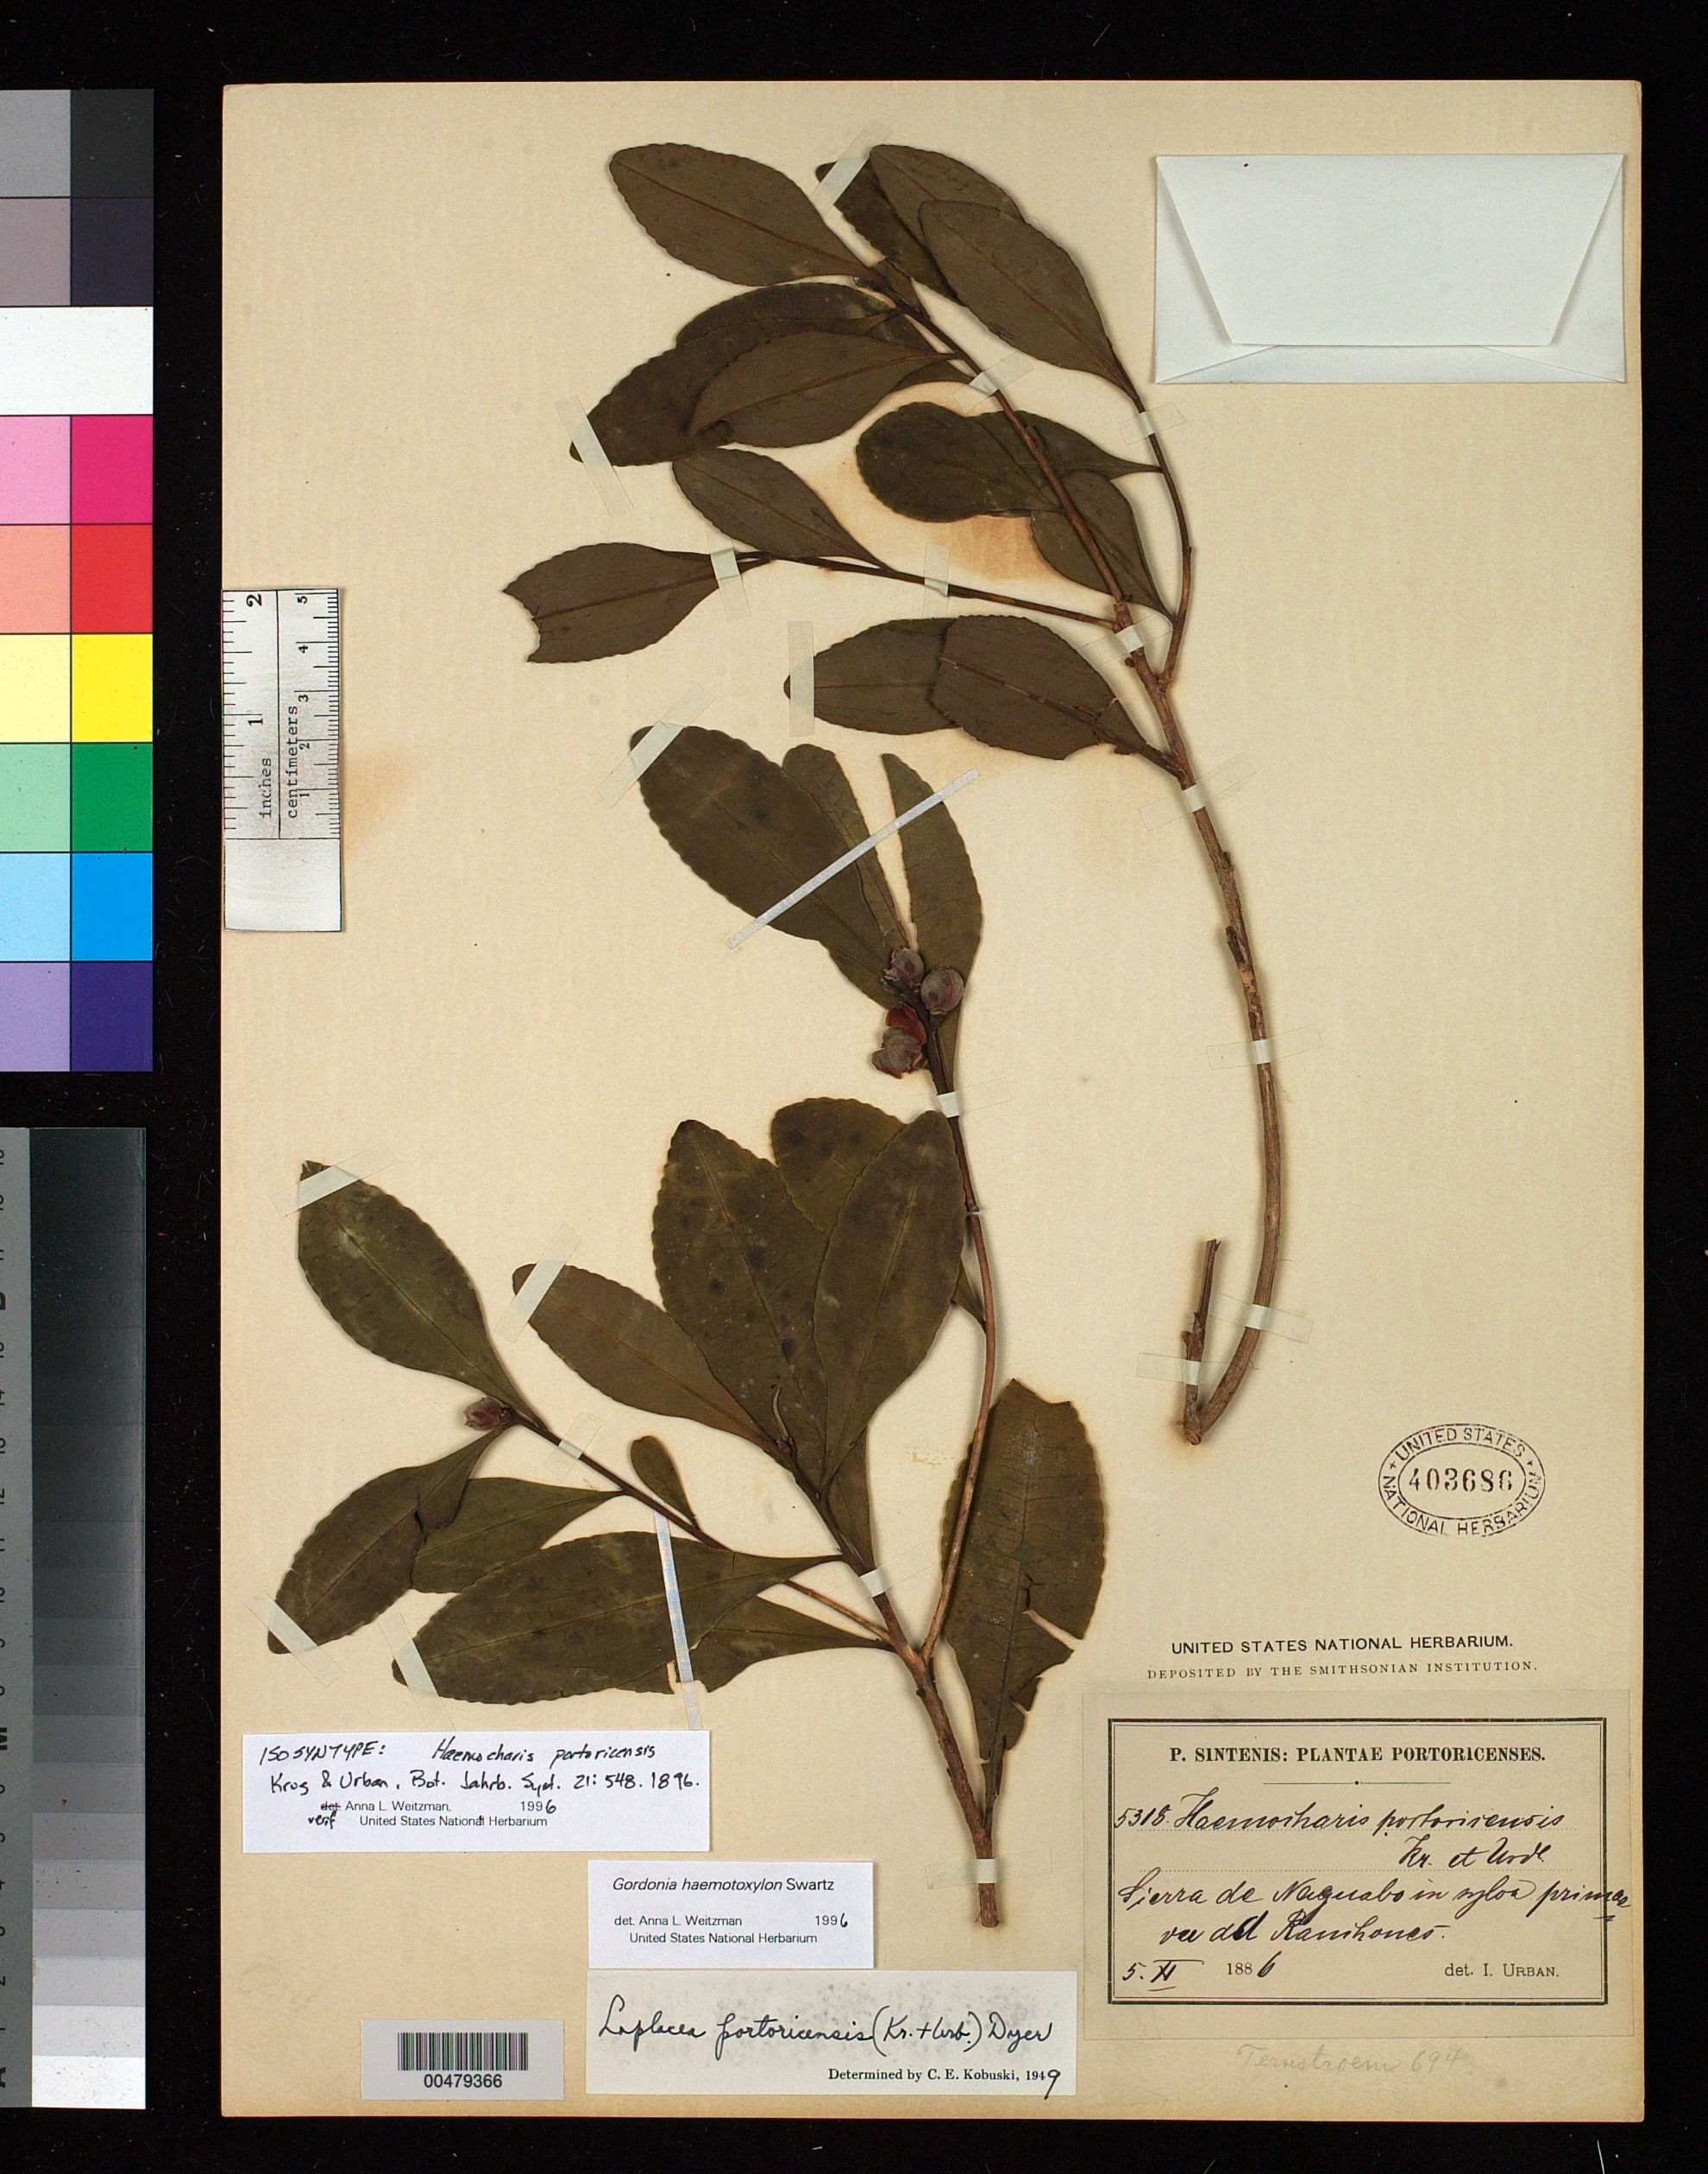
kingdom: Plantae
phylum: Tracheophyta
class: Magnoliopsida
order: Ericales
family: Theaceae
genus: Haemocharis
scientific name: Haemocharis portoricenses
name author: Krug & Urb.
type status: Isosyntype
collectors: I. Urban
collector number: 5318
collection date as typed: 05 Nov 1886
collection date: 1886-11-05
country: Puerto Rico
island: Greater Antilles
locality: Sierra de Naguabo in Sylvaprimera, Ramhones.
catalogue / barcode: US 403686